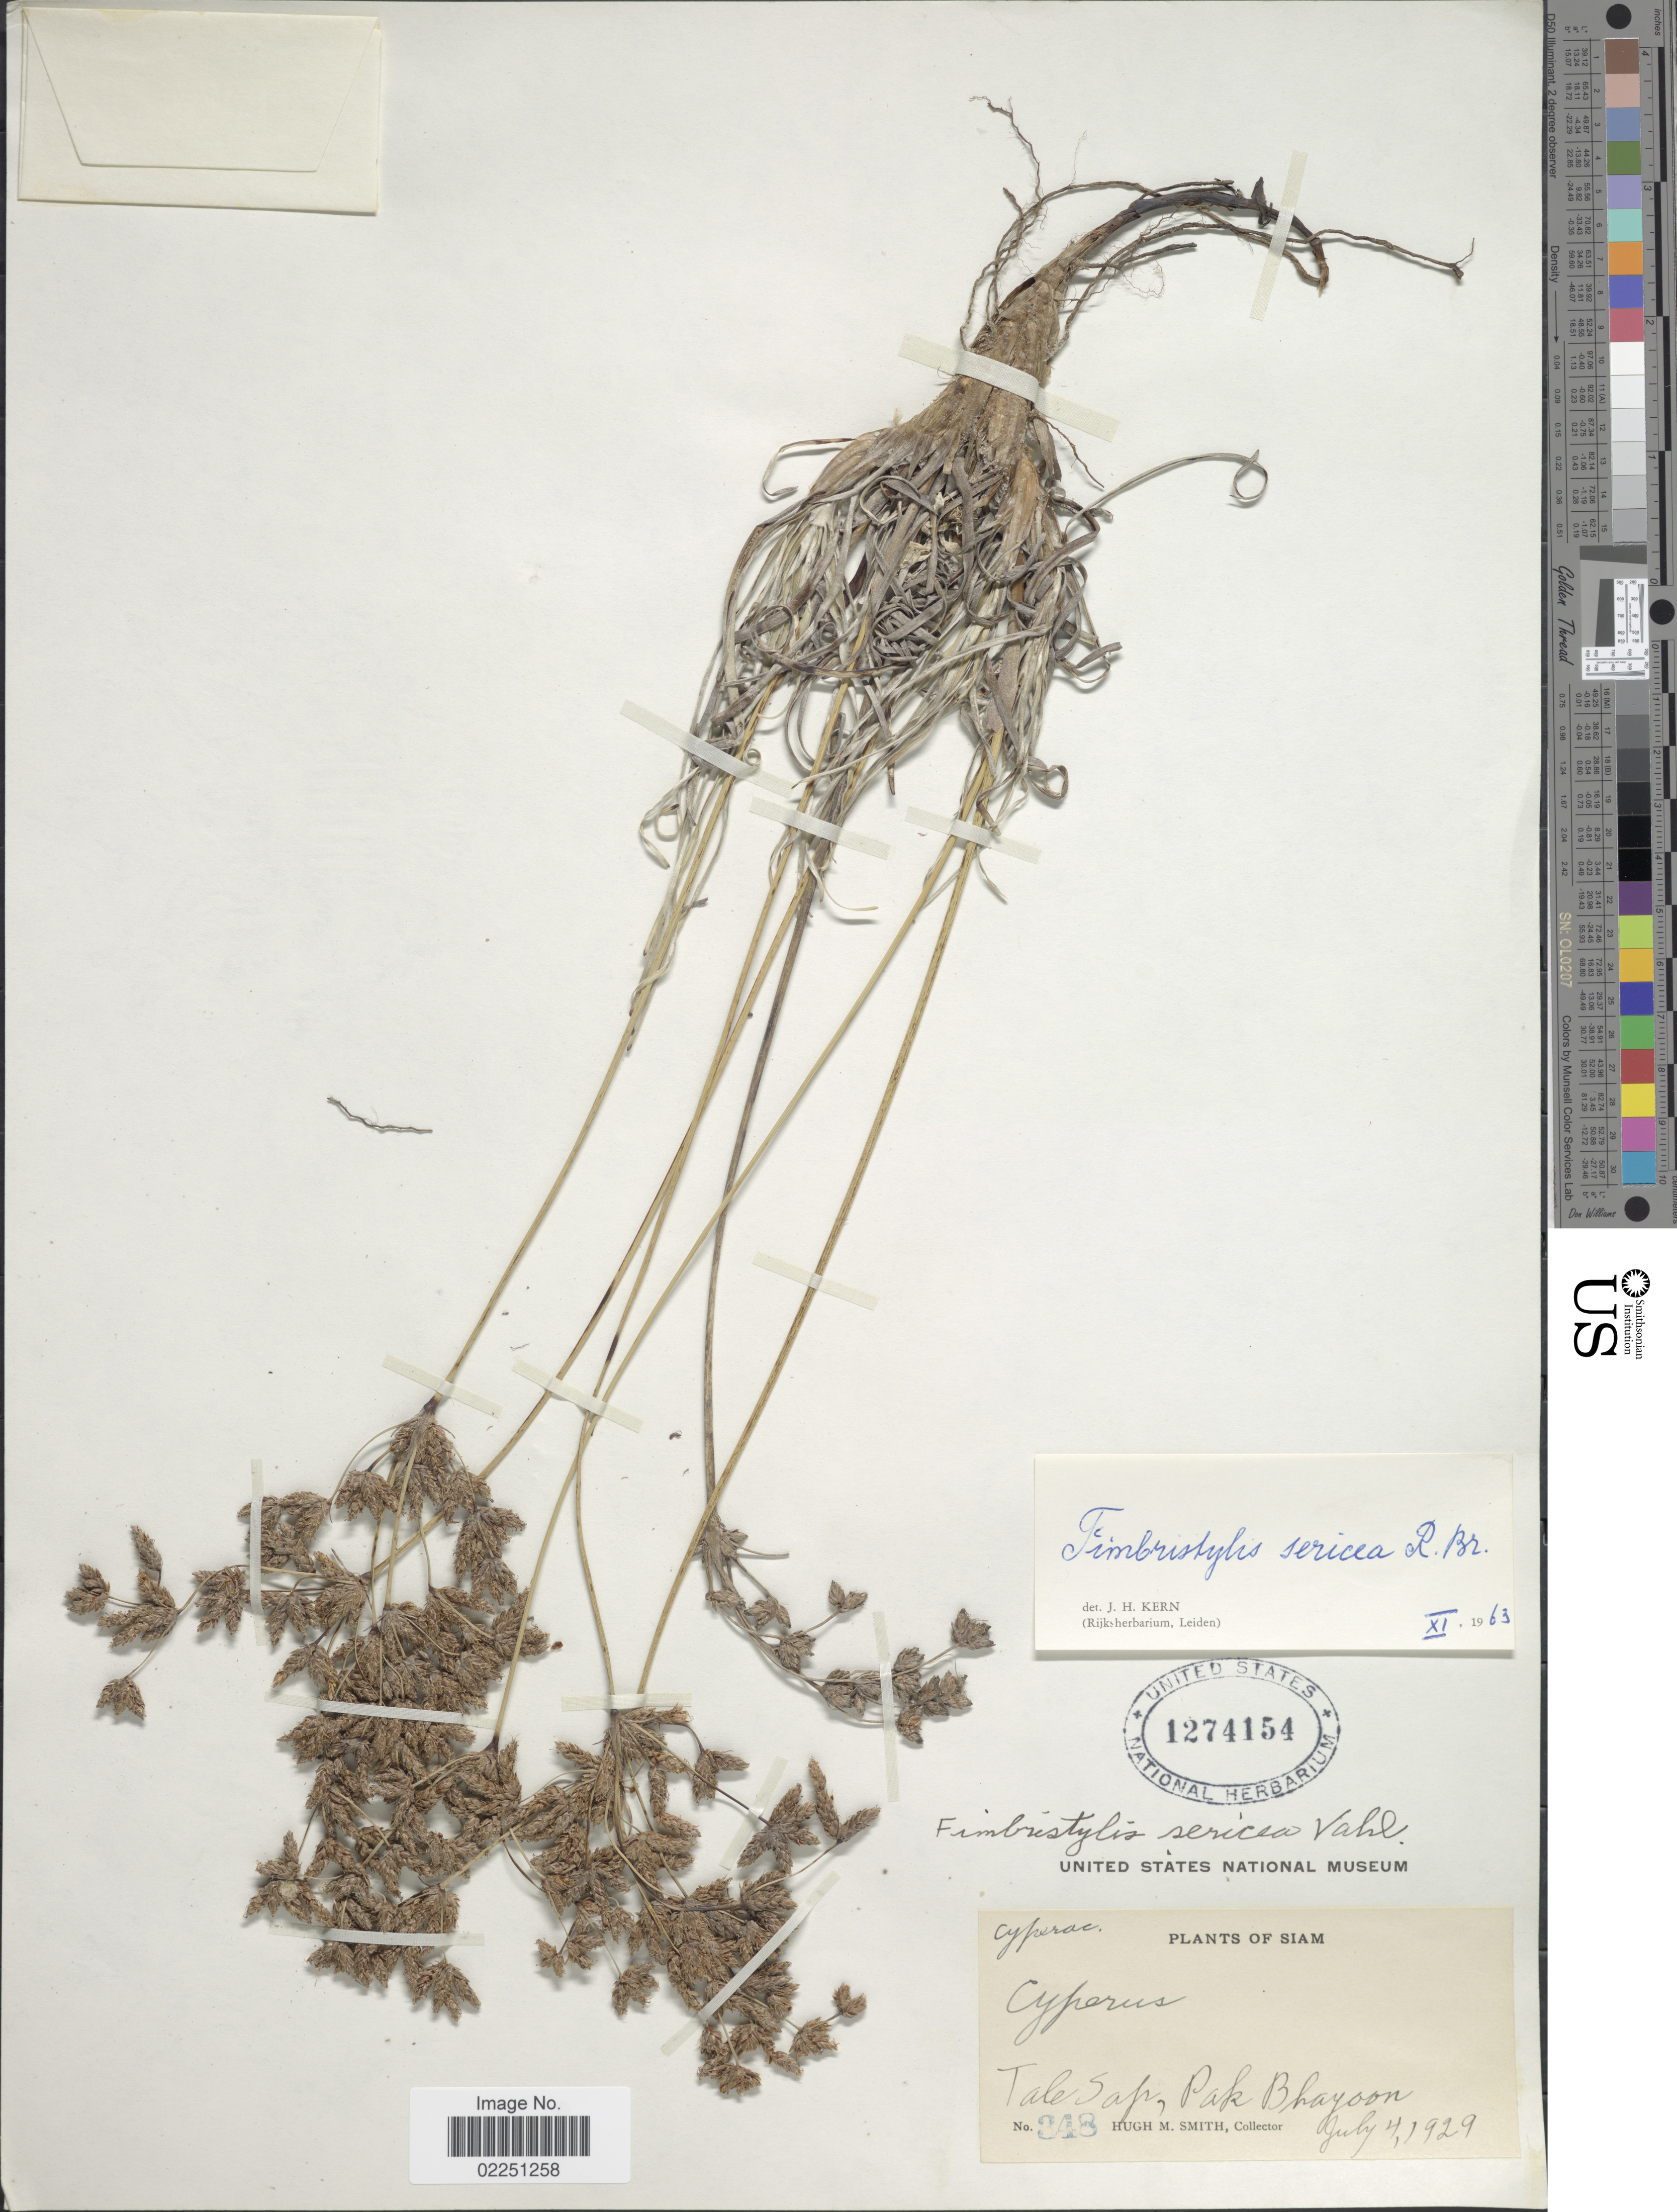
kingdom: Plantae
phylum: Tracheophyta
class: Liliopsida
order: Poales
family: Cyperaceae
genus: Fimbristylis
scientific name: Fimbristylis sericea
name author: (Poir.) R. Br.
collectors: H. M. Smith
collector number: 348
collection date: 1929-07-04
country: Thailand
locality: Siam. Tale Sap, Pak Bhayoon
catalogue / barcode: US 1274154